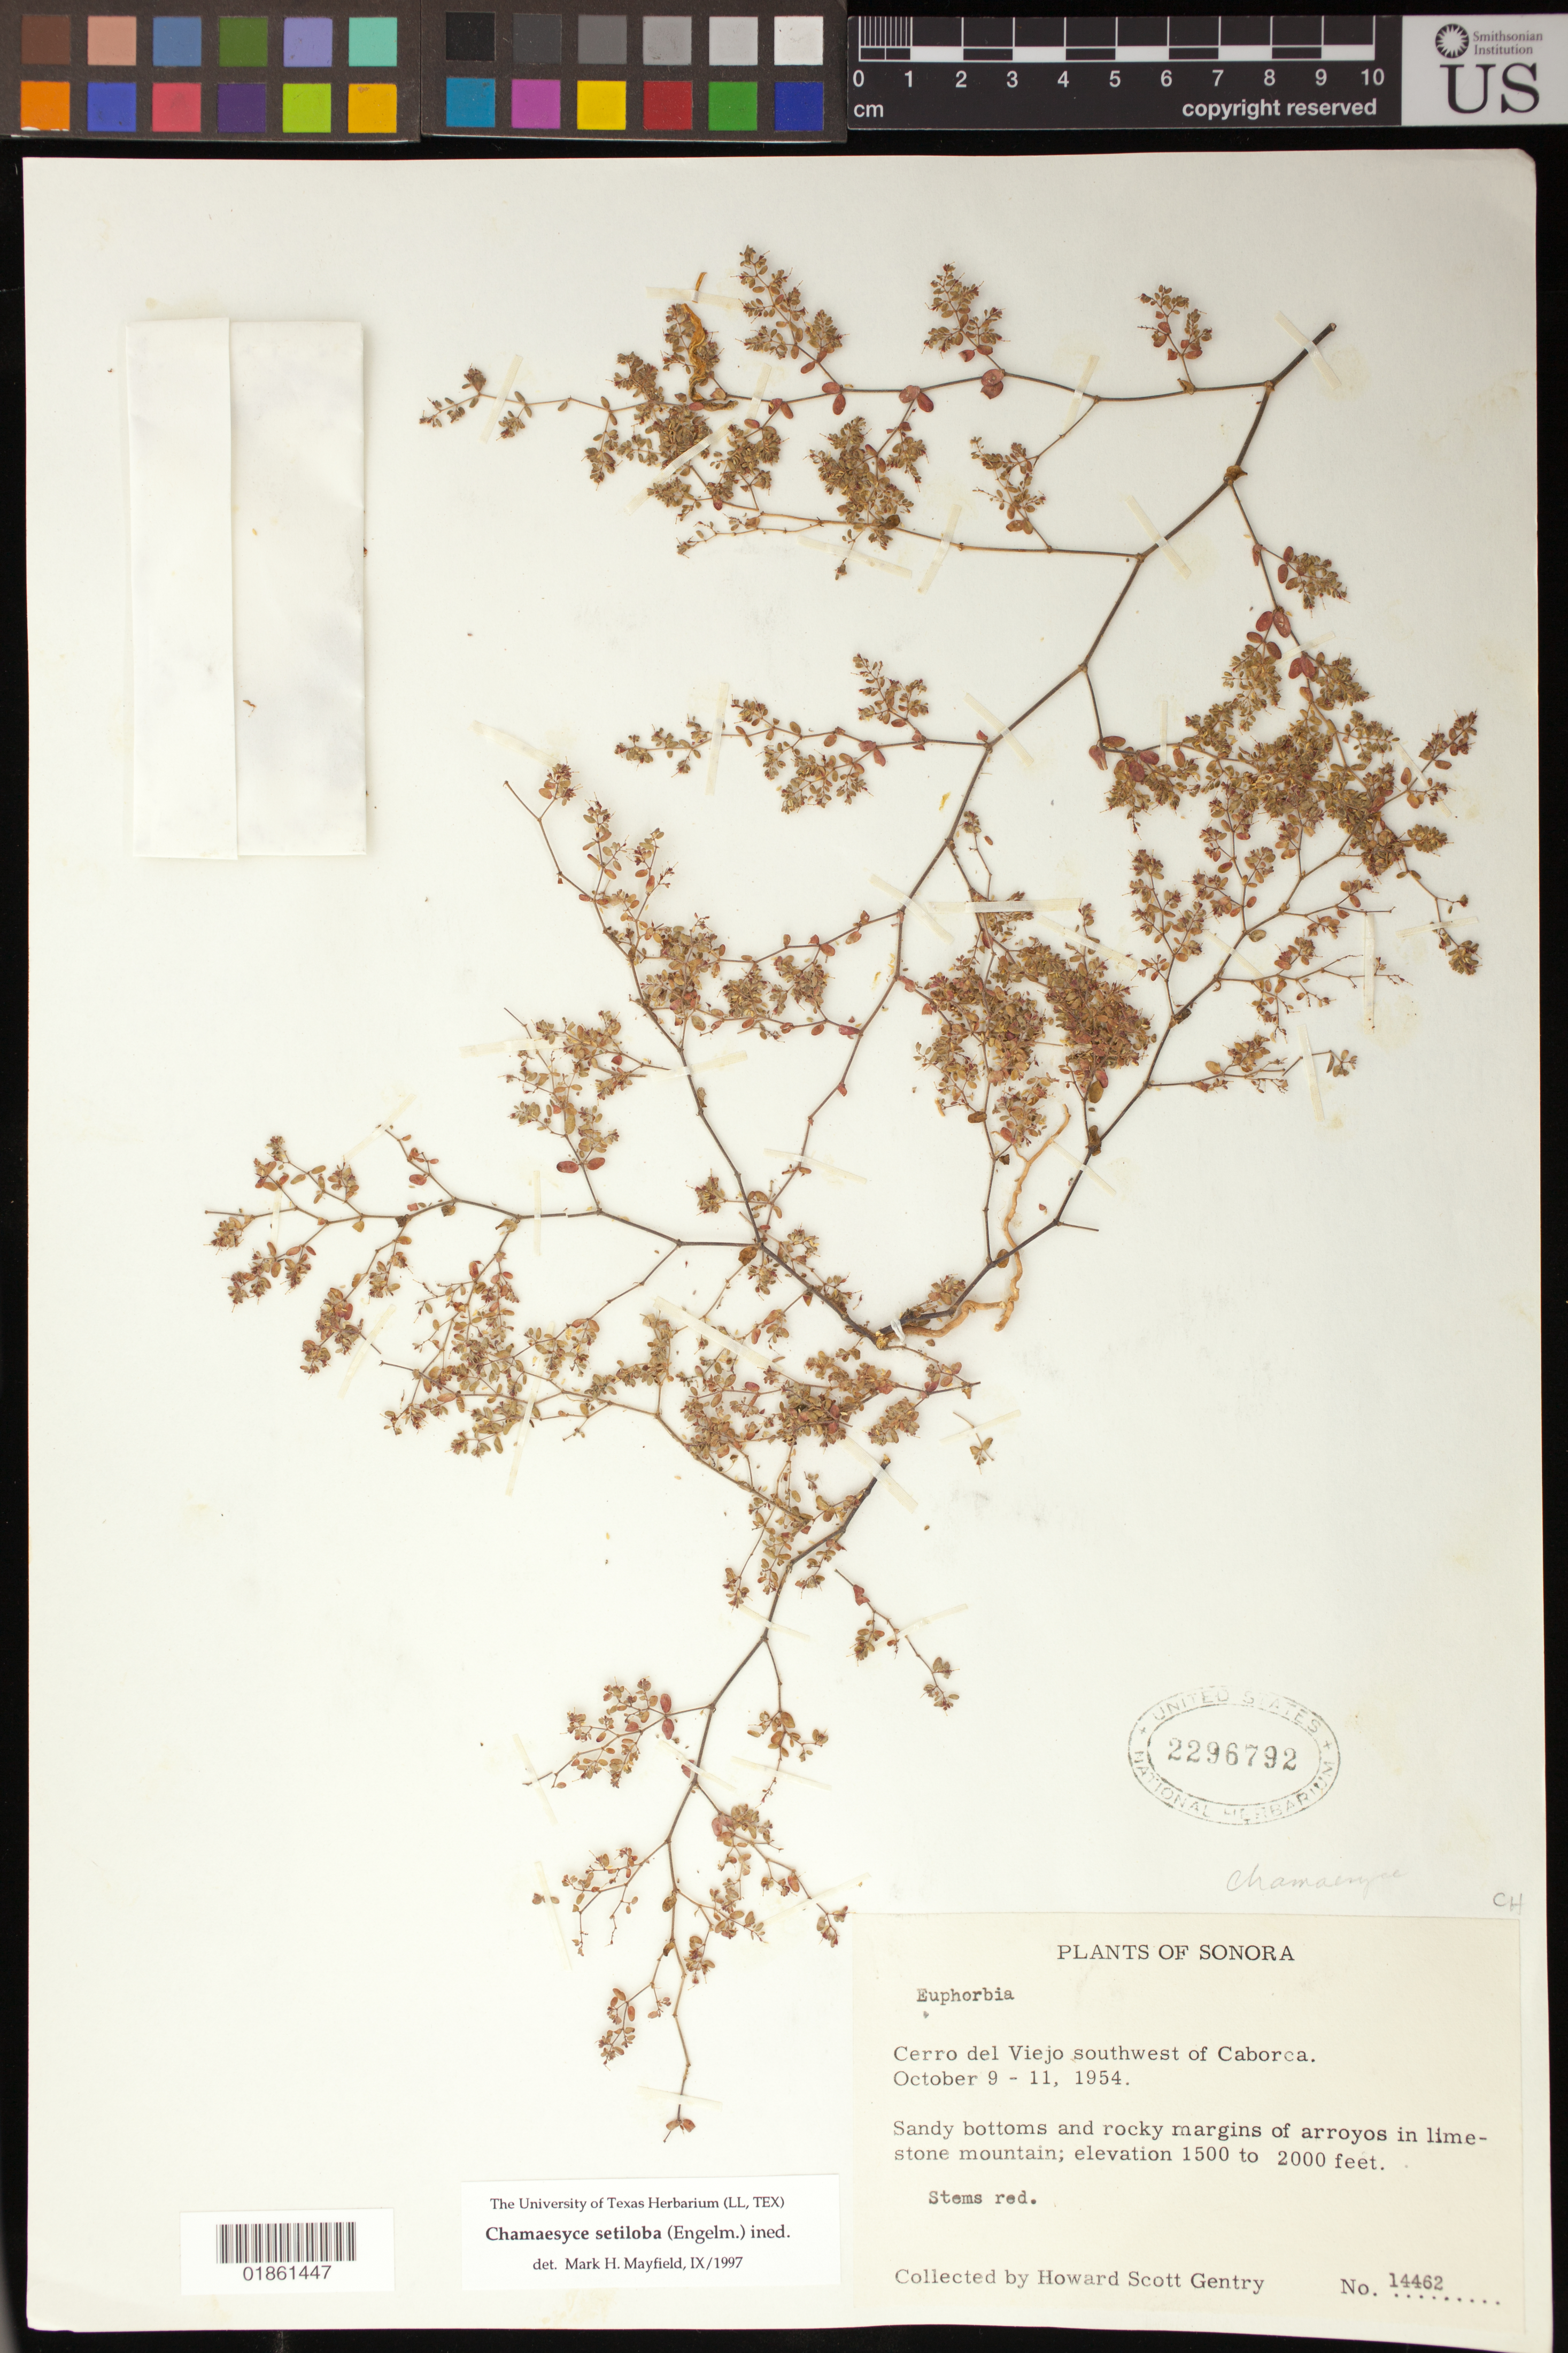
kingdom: Plantae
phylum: Tracheophyta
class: Magnoliopsida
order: Malpighiales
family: Euphorbiaceae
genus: Euphorbia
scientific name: Euphorbia setiloba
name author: Engelm.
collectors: H. S. Gentry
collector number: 14462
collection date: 1954-10-09/1954-10-11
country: Mexico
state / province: Sonora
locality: Cerro del Viejo southwest of Caborca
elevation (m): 457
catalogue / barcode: US 2296792